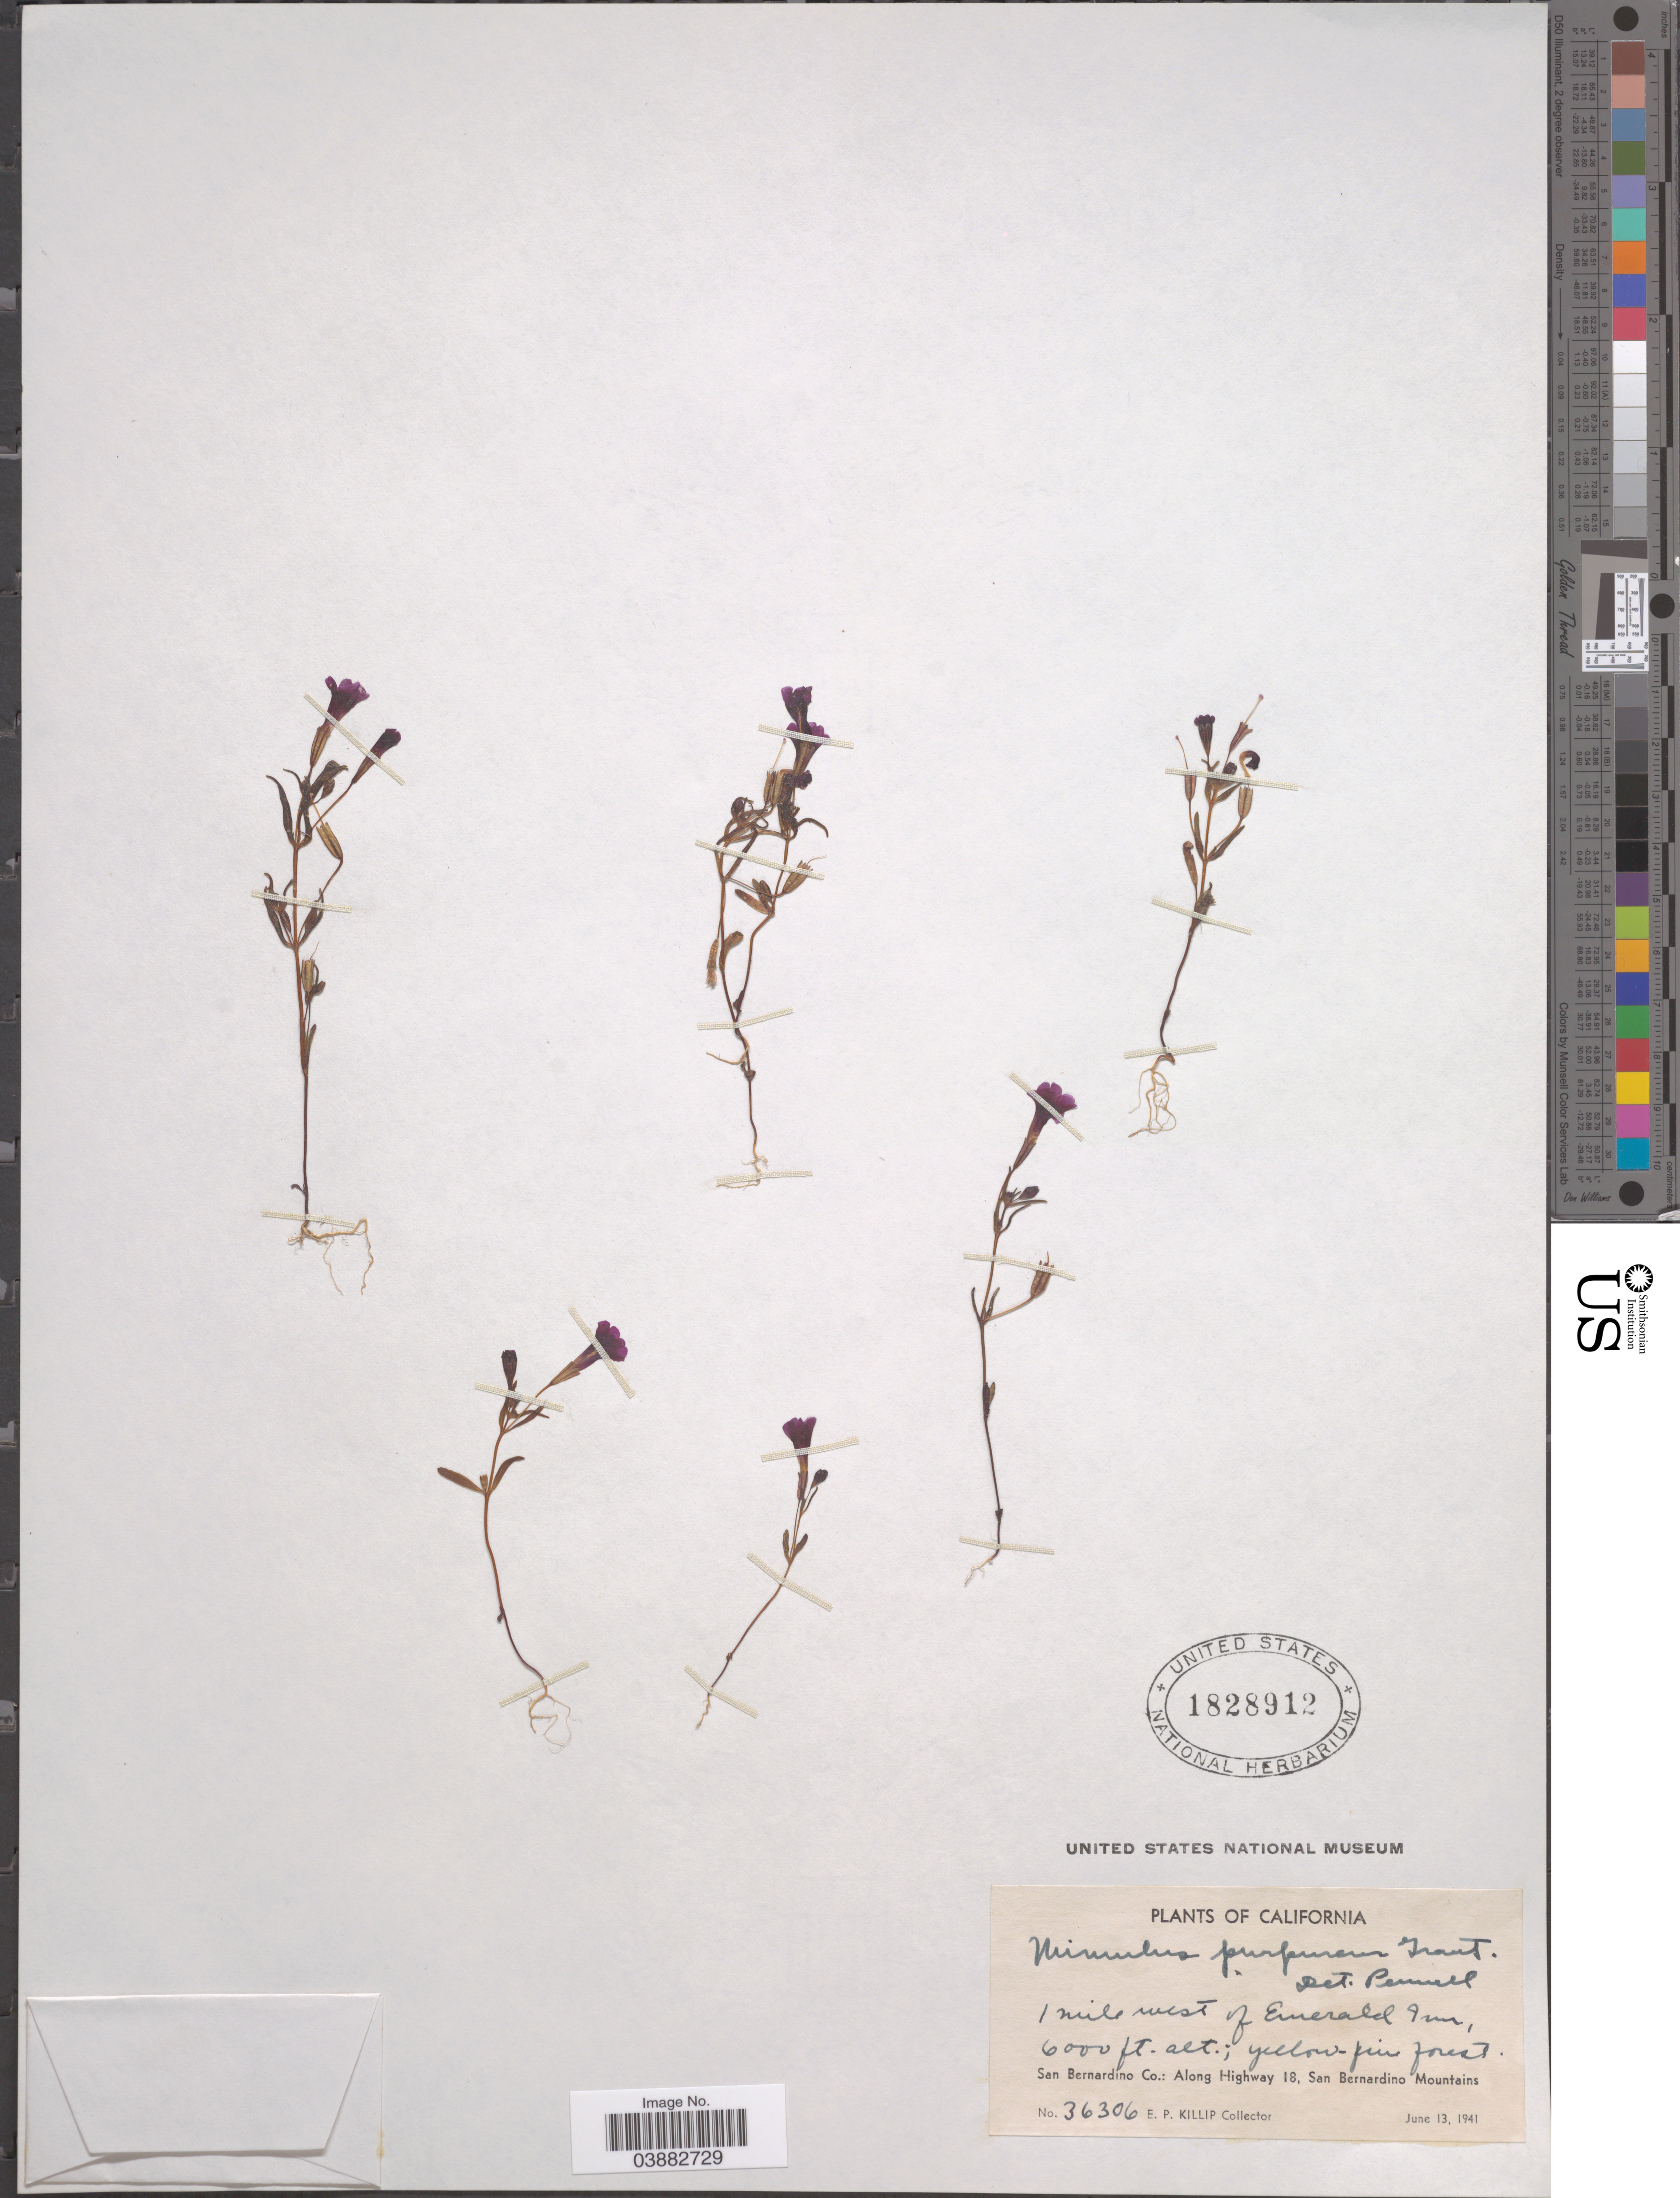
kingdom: Plantae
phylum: Tracheophyta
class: Magnoliopsida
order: Lamiales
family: Phrymaceae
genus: Mimulus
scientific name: Mimulus purpureus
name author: A.L. Grant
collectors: E. P. Killip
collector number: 36306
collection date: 1941-06-13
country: United States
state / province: California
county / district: San Bernardino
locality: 1 mile west of Emerald Inn. San Bernardino Co.: Along Highway 18, San Bernardino Mountains.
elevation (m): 1829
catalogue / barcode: US 1828912